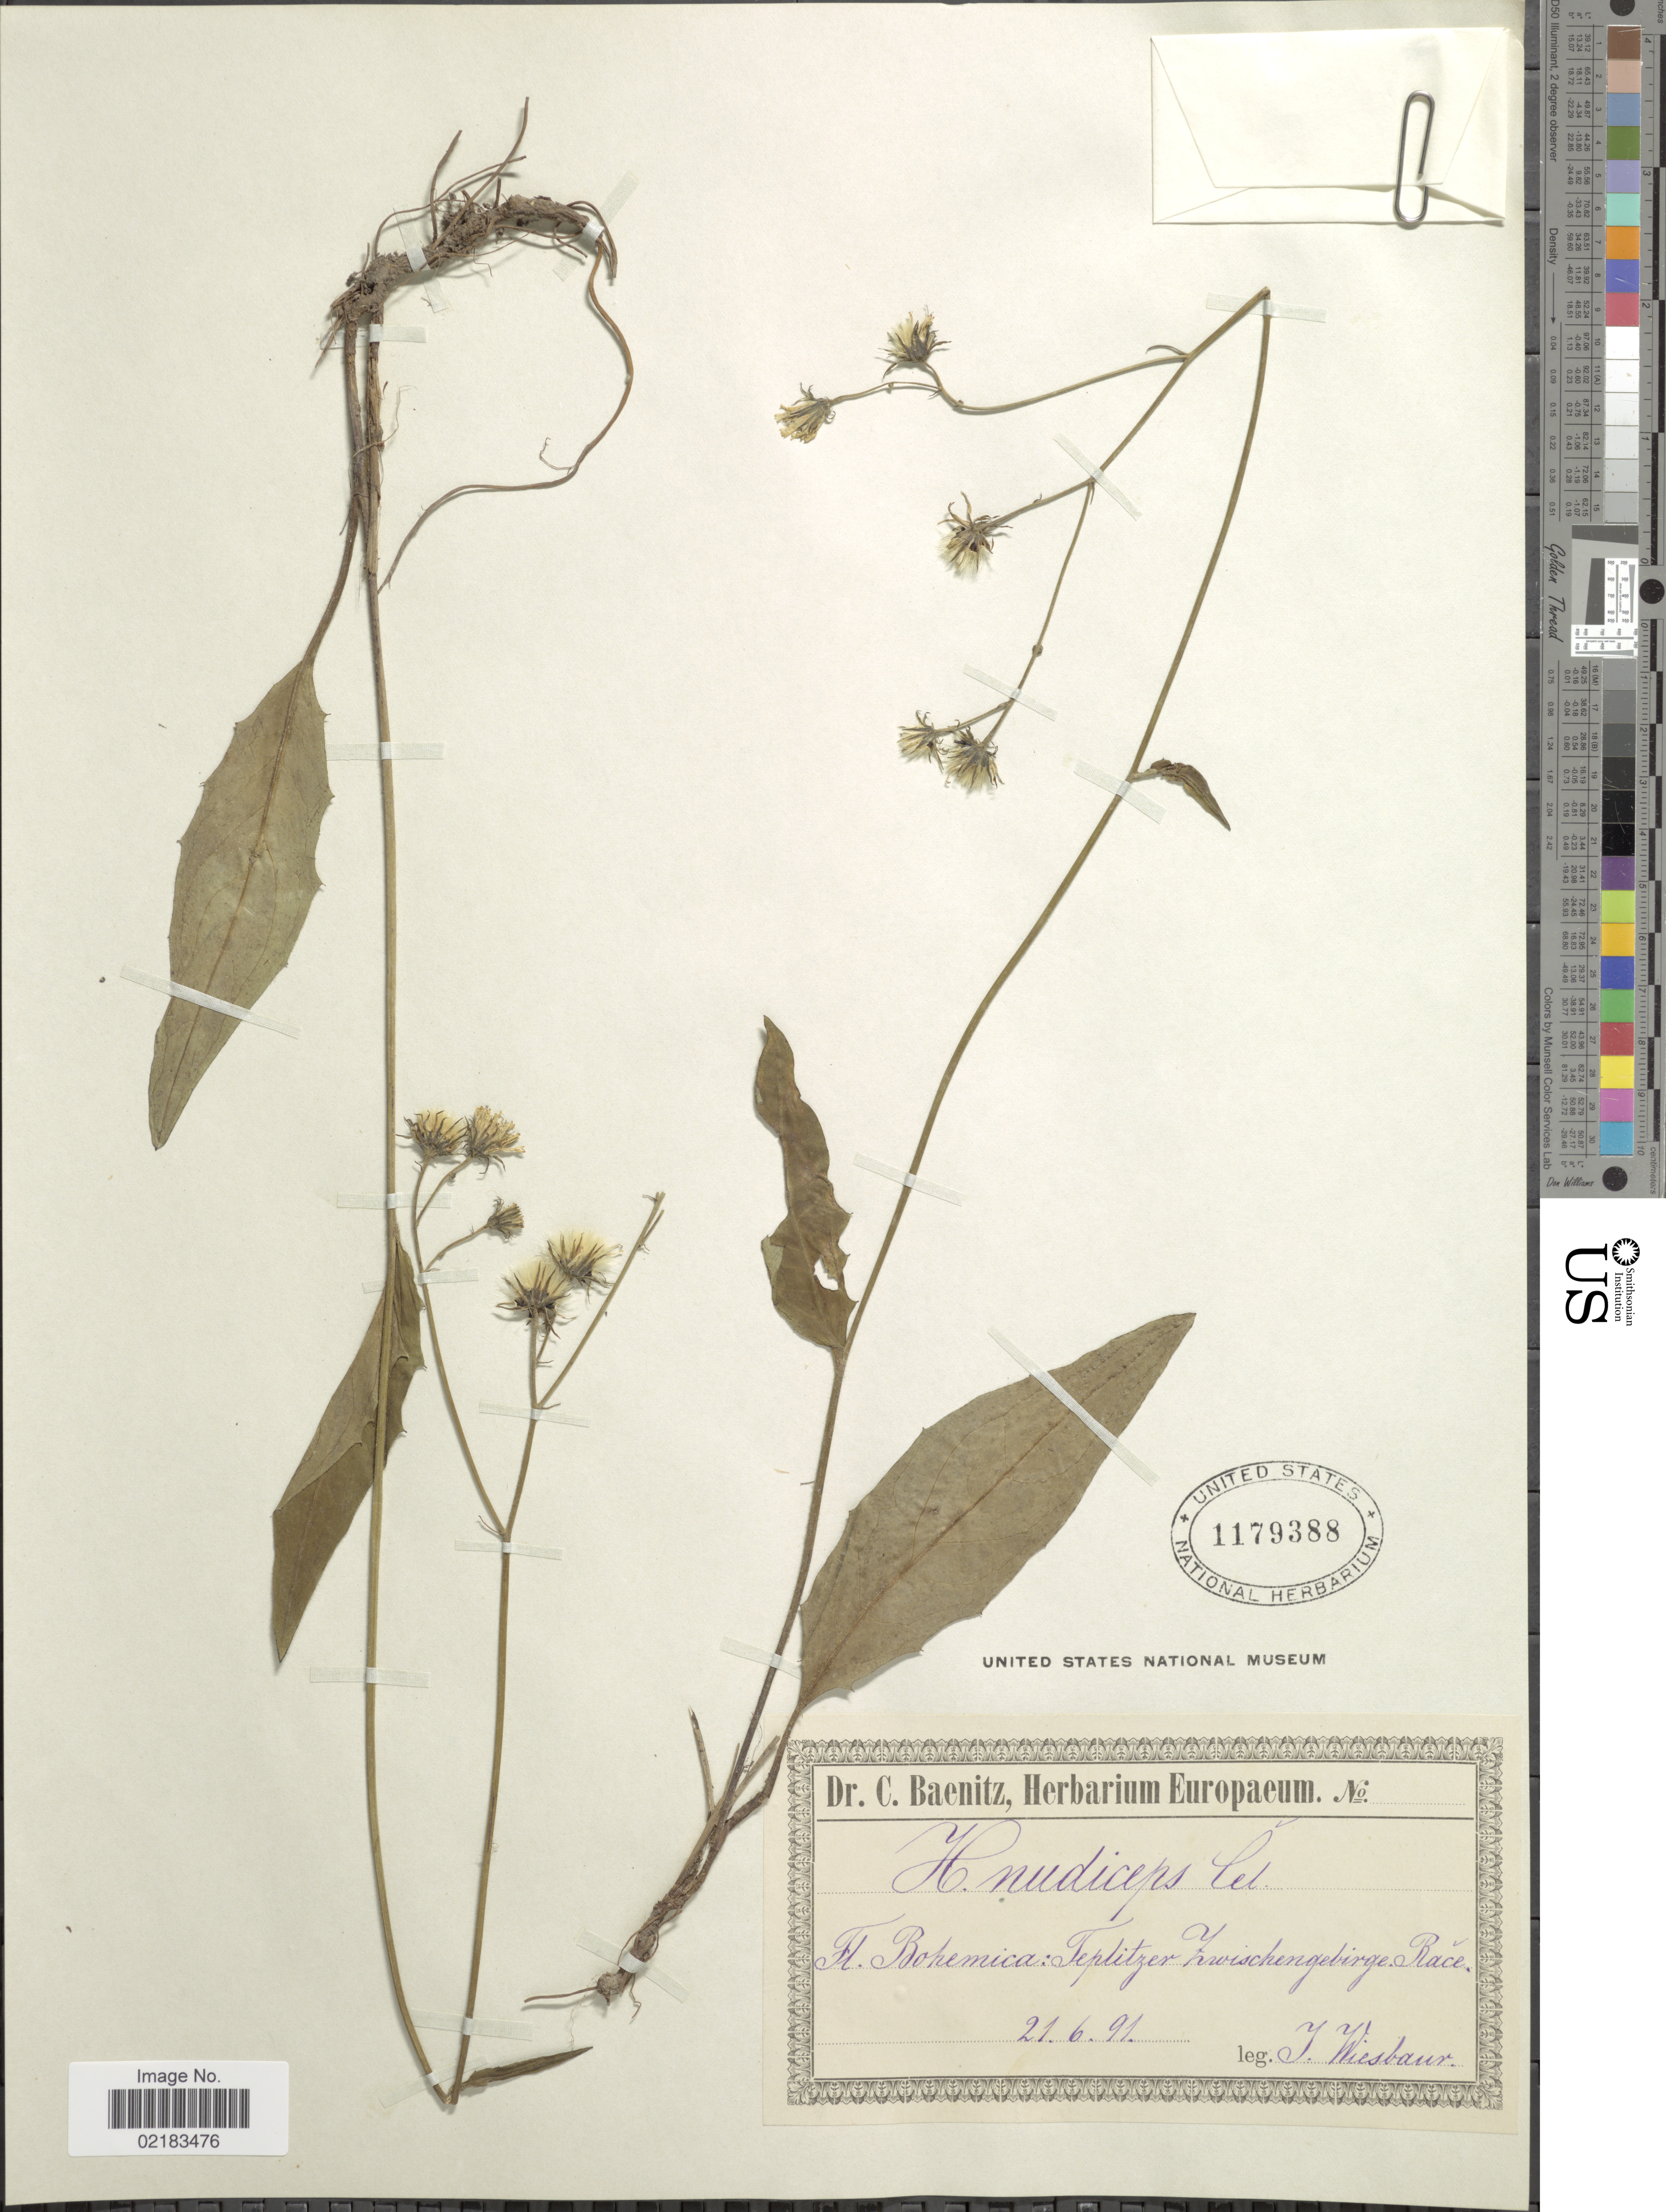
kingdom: Plantae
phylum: Tracheophyta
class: Magnoliopsida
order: Asterales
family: Asteraceae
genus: Hieracium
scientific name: Hieracium nudiceps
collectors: J. Wiesbaur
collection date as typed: Transcribed d/m/y: 21/6/91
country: Czechia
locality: Bohemica: Teplitzer Zwischengebirge Race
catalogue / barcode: US 1179388